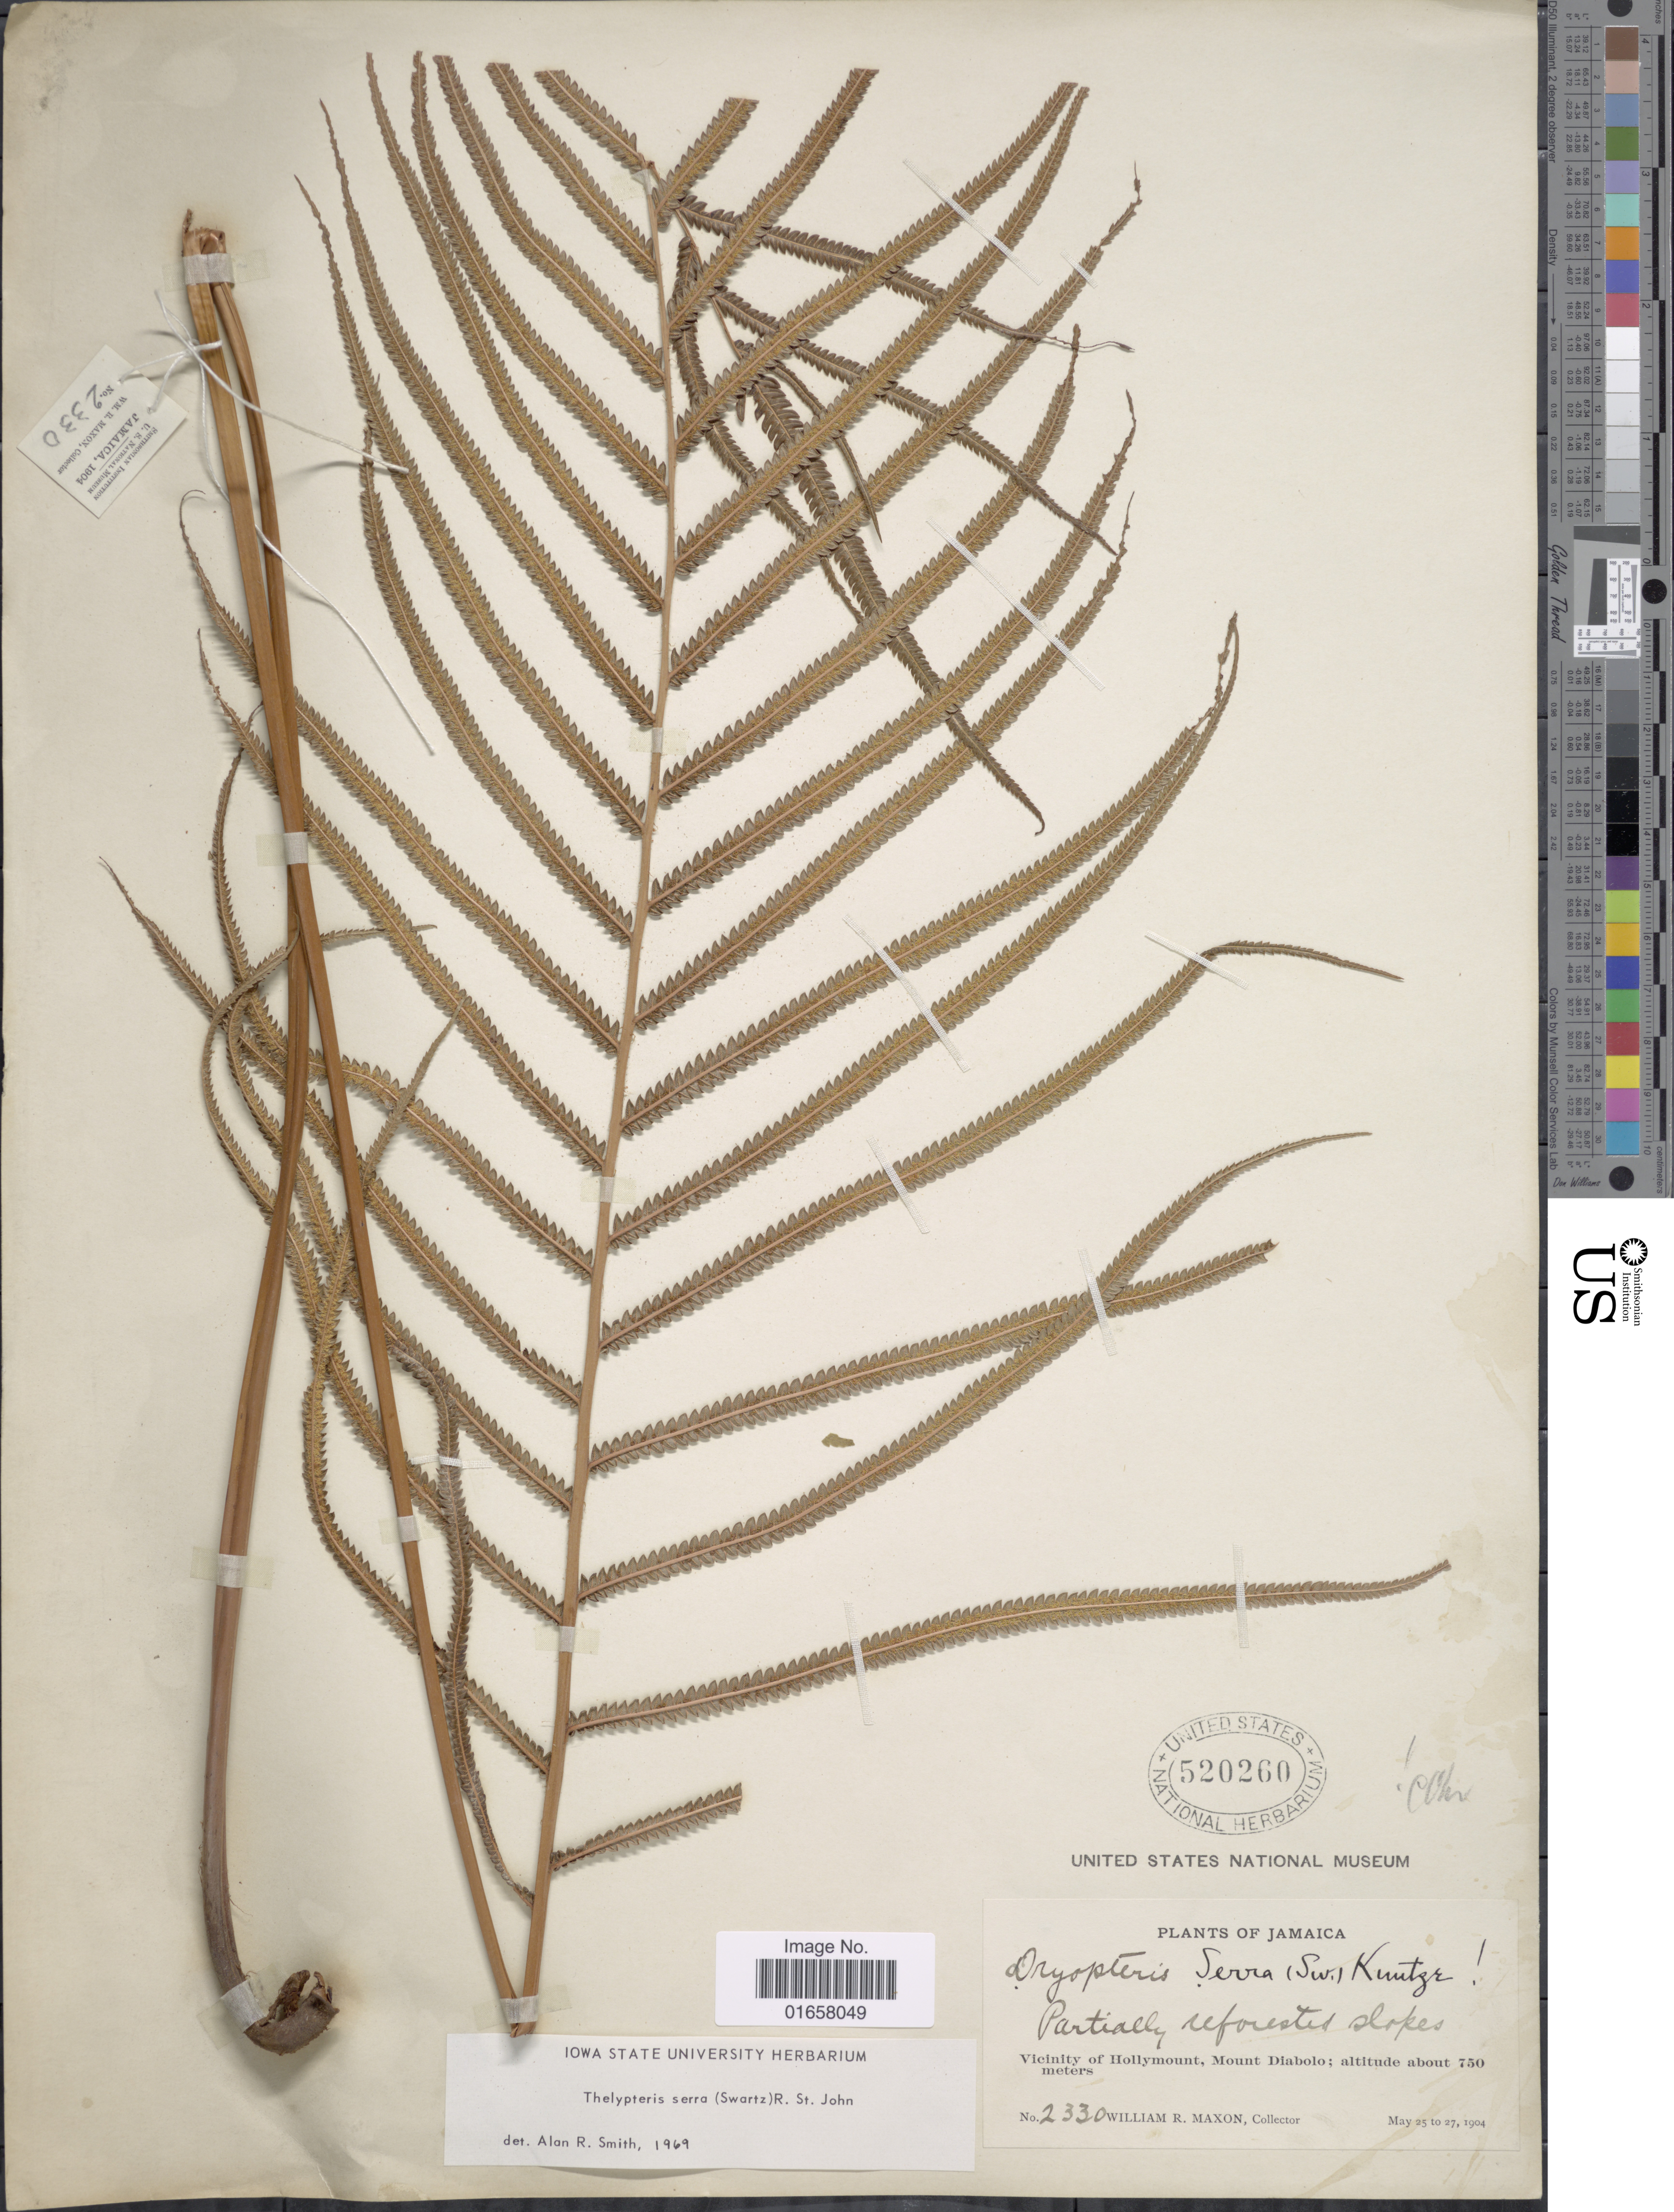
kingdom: Plantae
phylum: Tracheophyta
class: Polypodiopsida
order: Polypodiales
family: Thelypteridaceae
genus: Christella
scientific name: Christella serra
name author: (Sw.) Holttum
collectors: W. R. Maxon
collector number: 2330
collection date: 1904-05-25/1904-05-27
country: Jamaica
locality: Jamaica, vicinity of Hollymount, Mount Diabolo.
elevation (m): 750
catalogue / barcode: US 520260